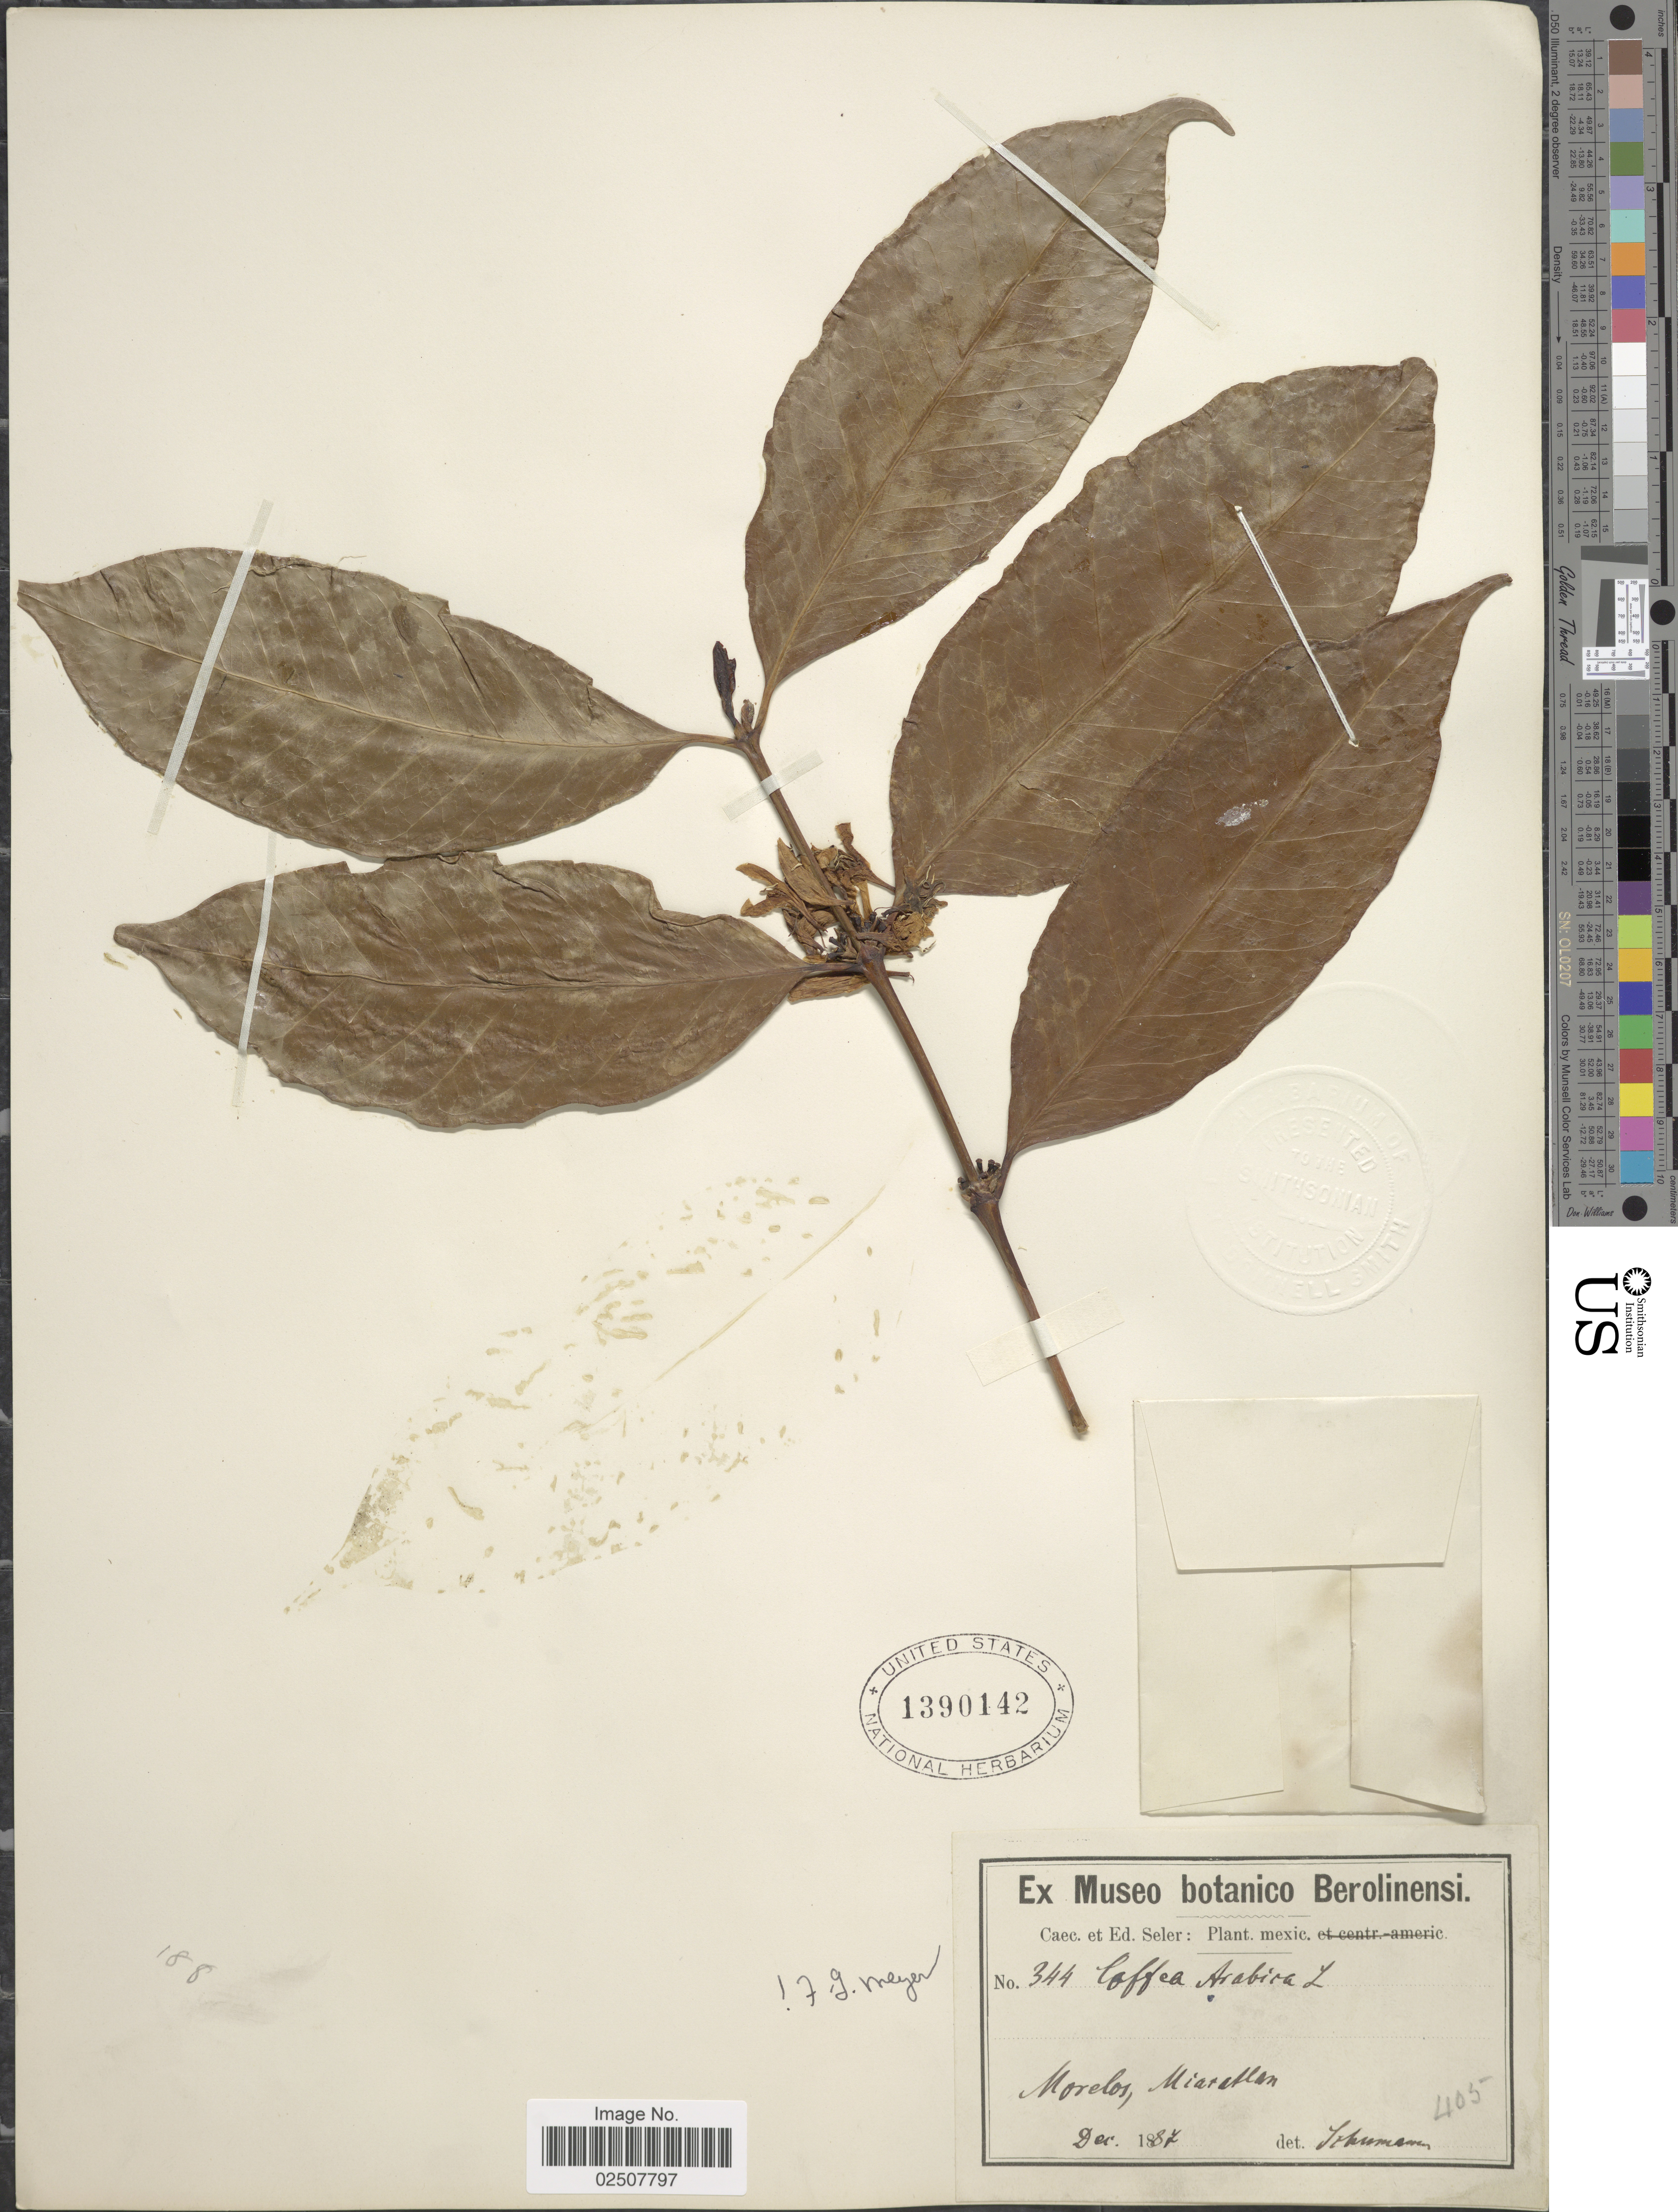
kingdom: Plantae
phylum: Tracheophyta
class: Magnoliopsida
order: Gentianales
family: Rubiaceae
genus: Coffea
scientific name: Coffea arabica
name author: L.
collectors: ex Caec. et Ed Seler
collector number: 344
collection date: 1887-12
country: Mexico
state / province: Morelos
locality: Miacatlan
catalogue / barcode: US 1390142